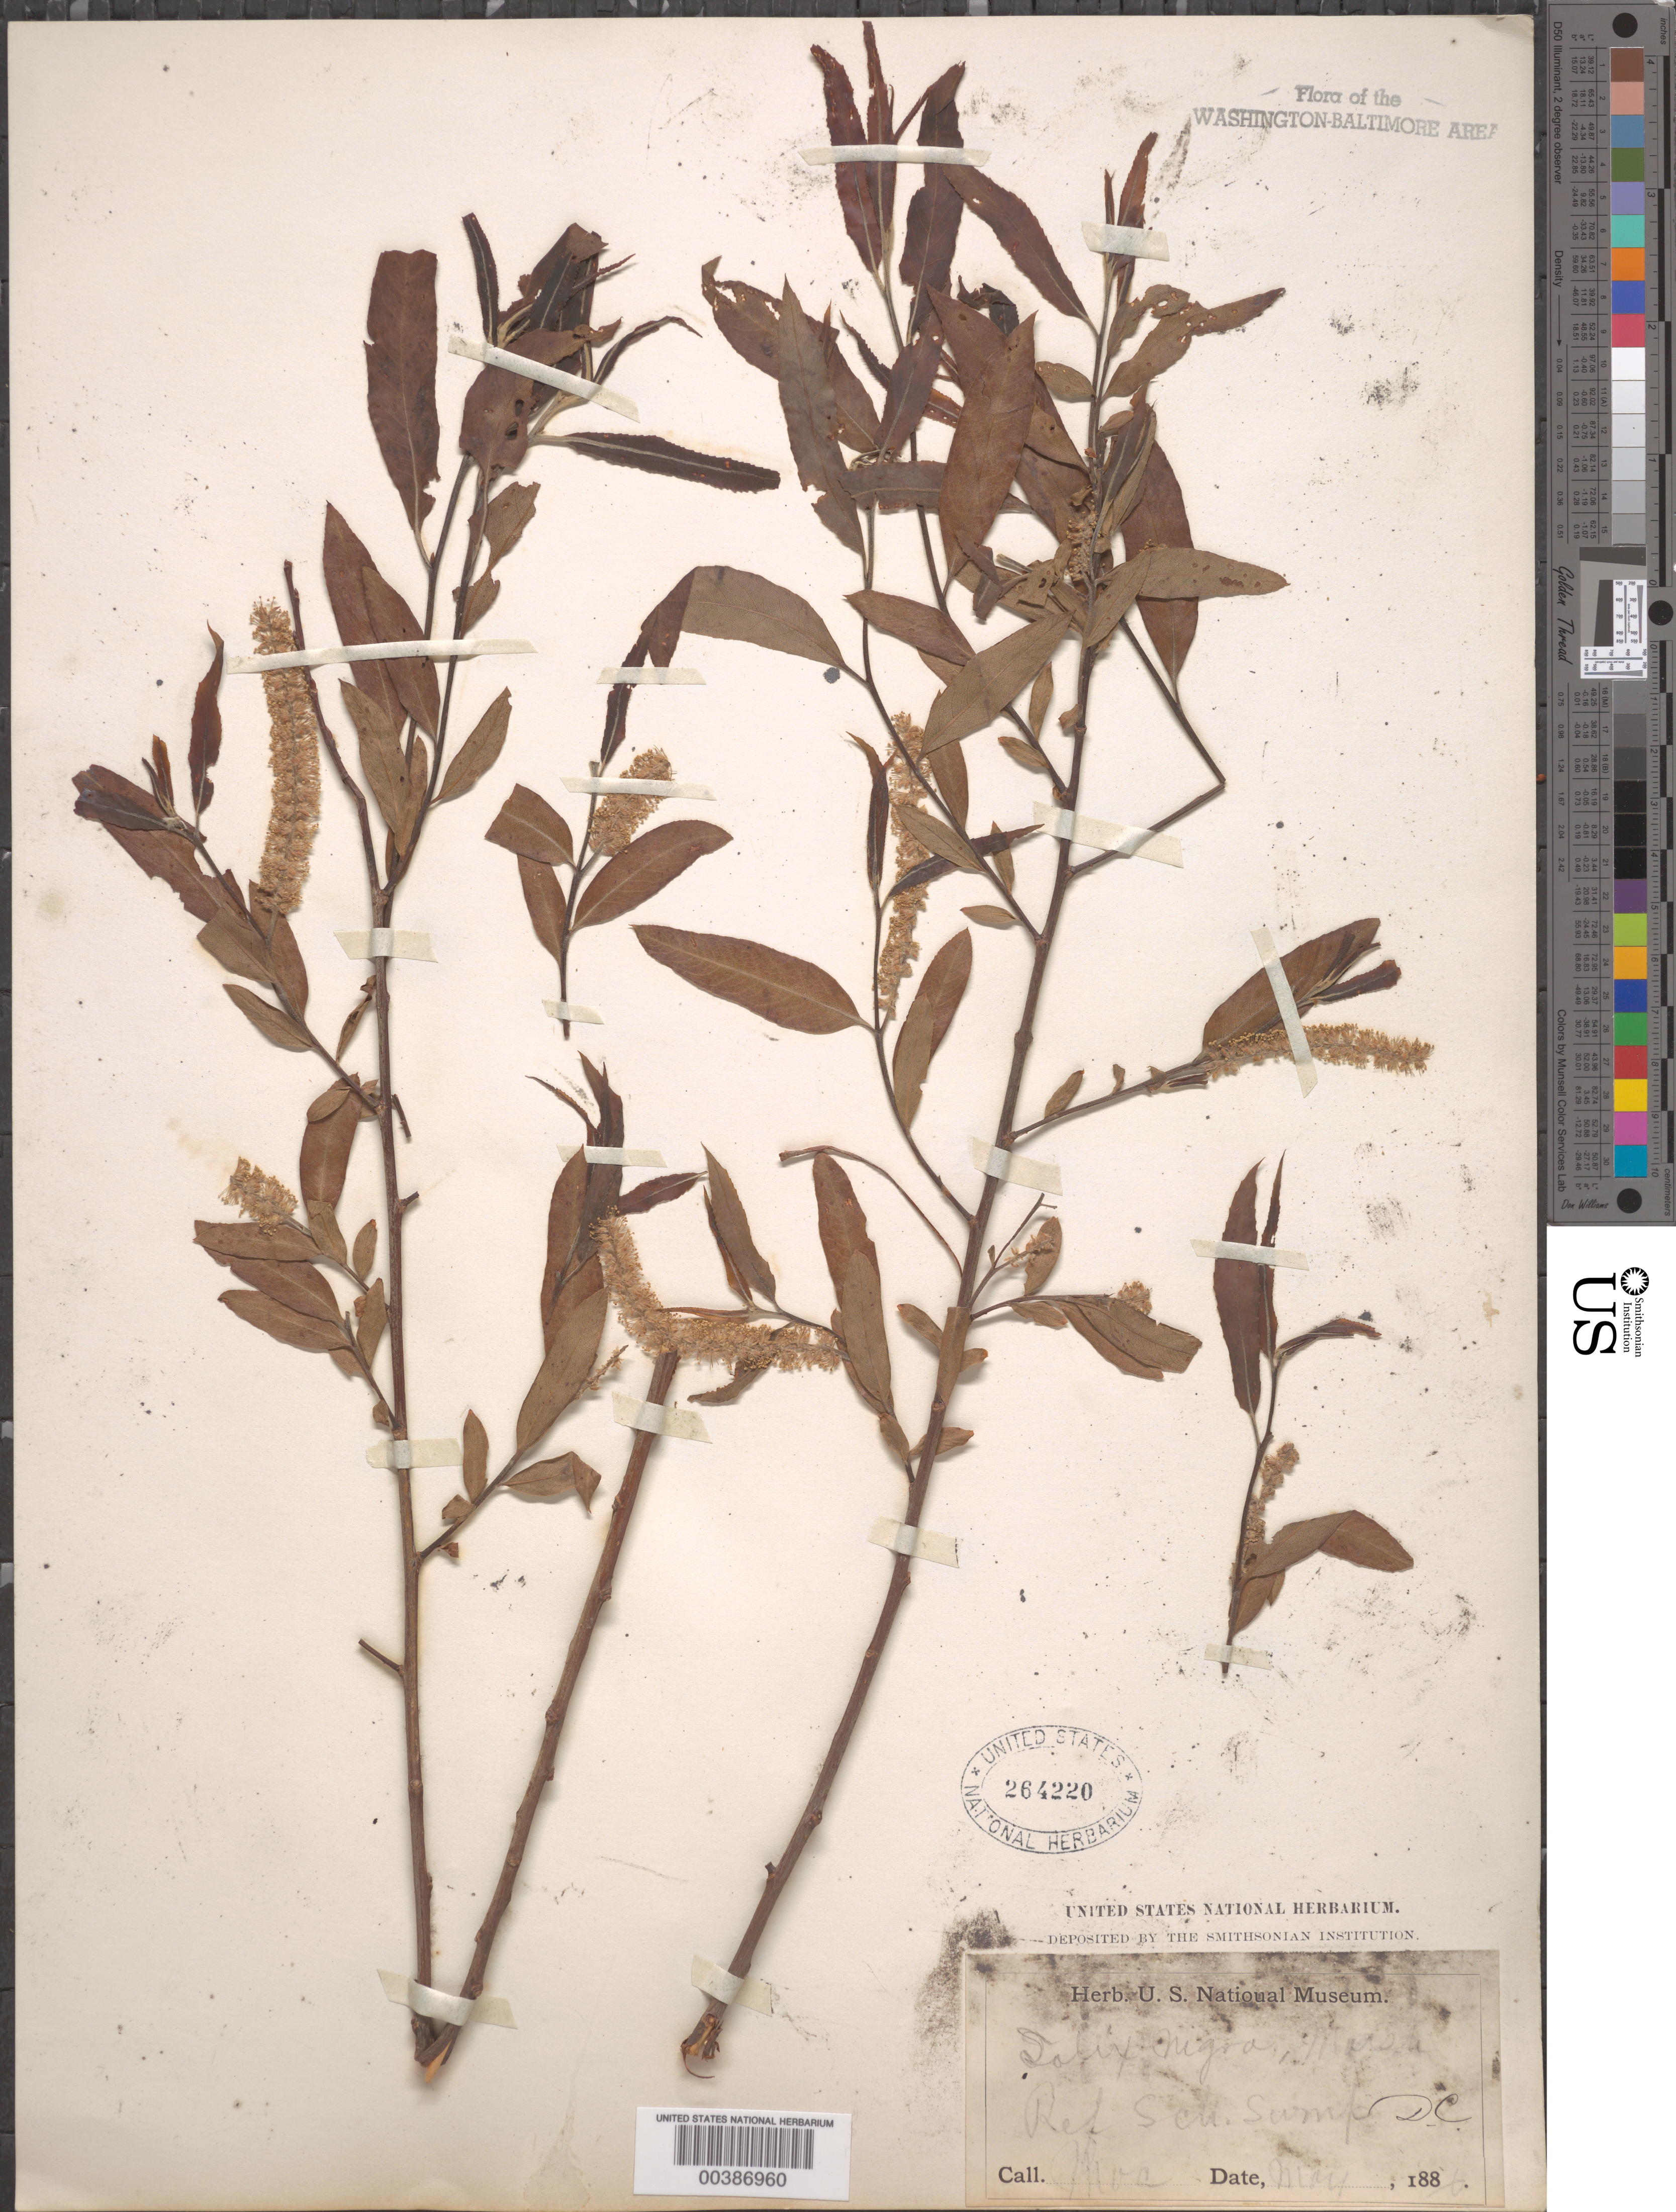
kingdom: Plantae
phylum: Tracheophyta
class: Magnoliopsida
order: Malpighiales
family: Salicaceae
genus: Salix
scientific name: Salix nigra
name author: Marshall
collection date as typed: May 1886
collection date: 1886-05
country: United States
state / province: District of Columbia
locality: Reform School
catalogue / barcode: US 264220